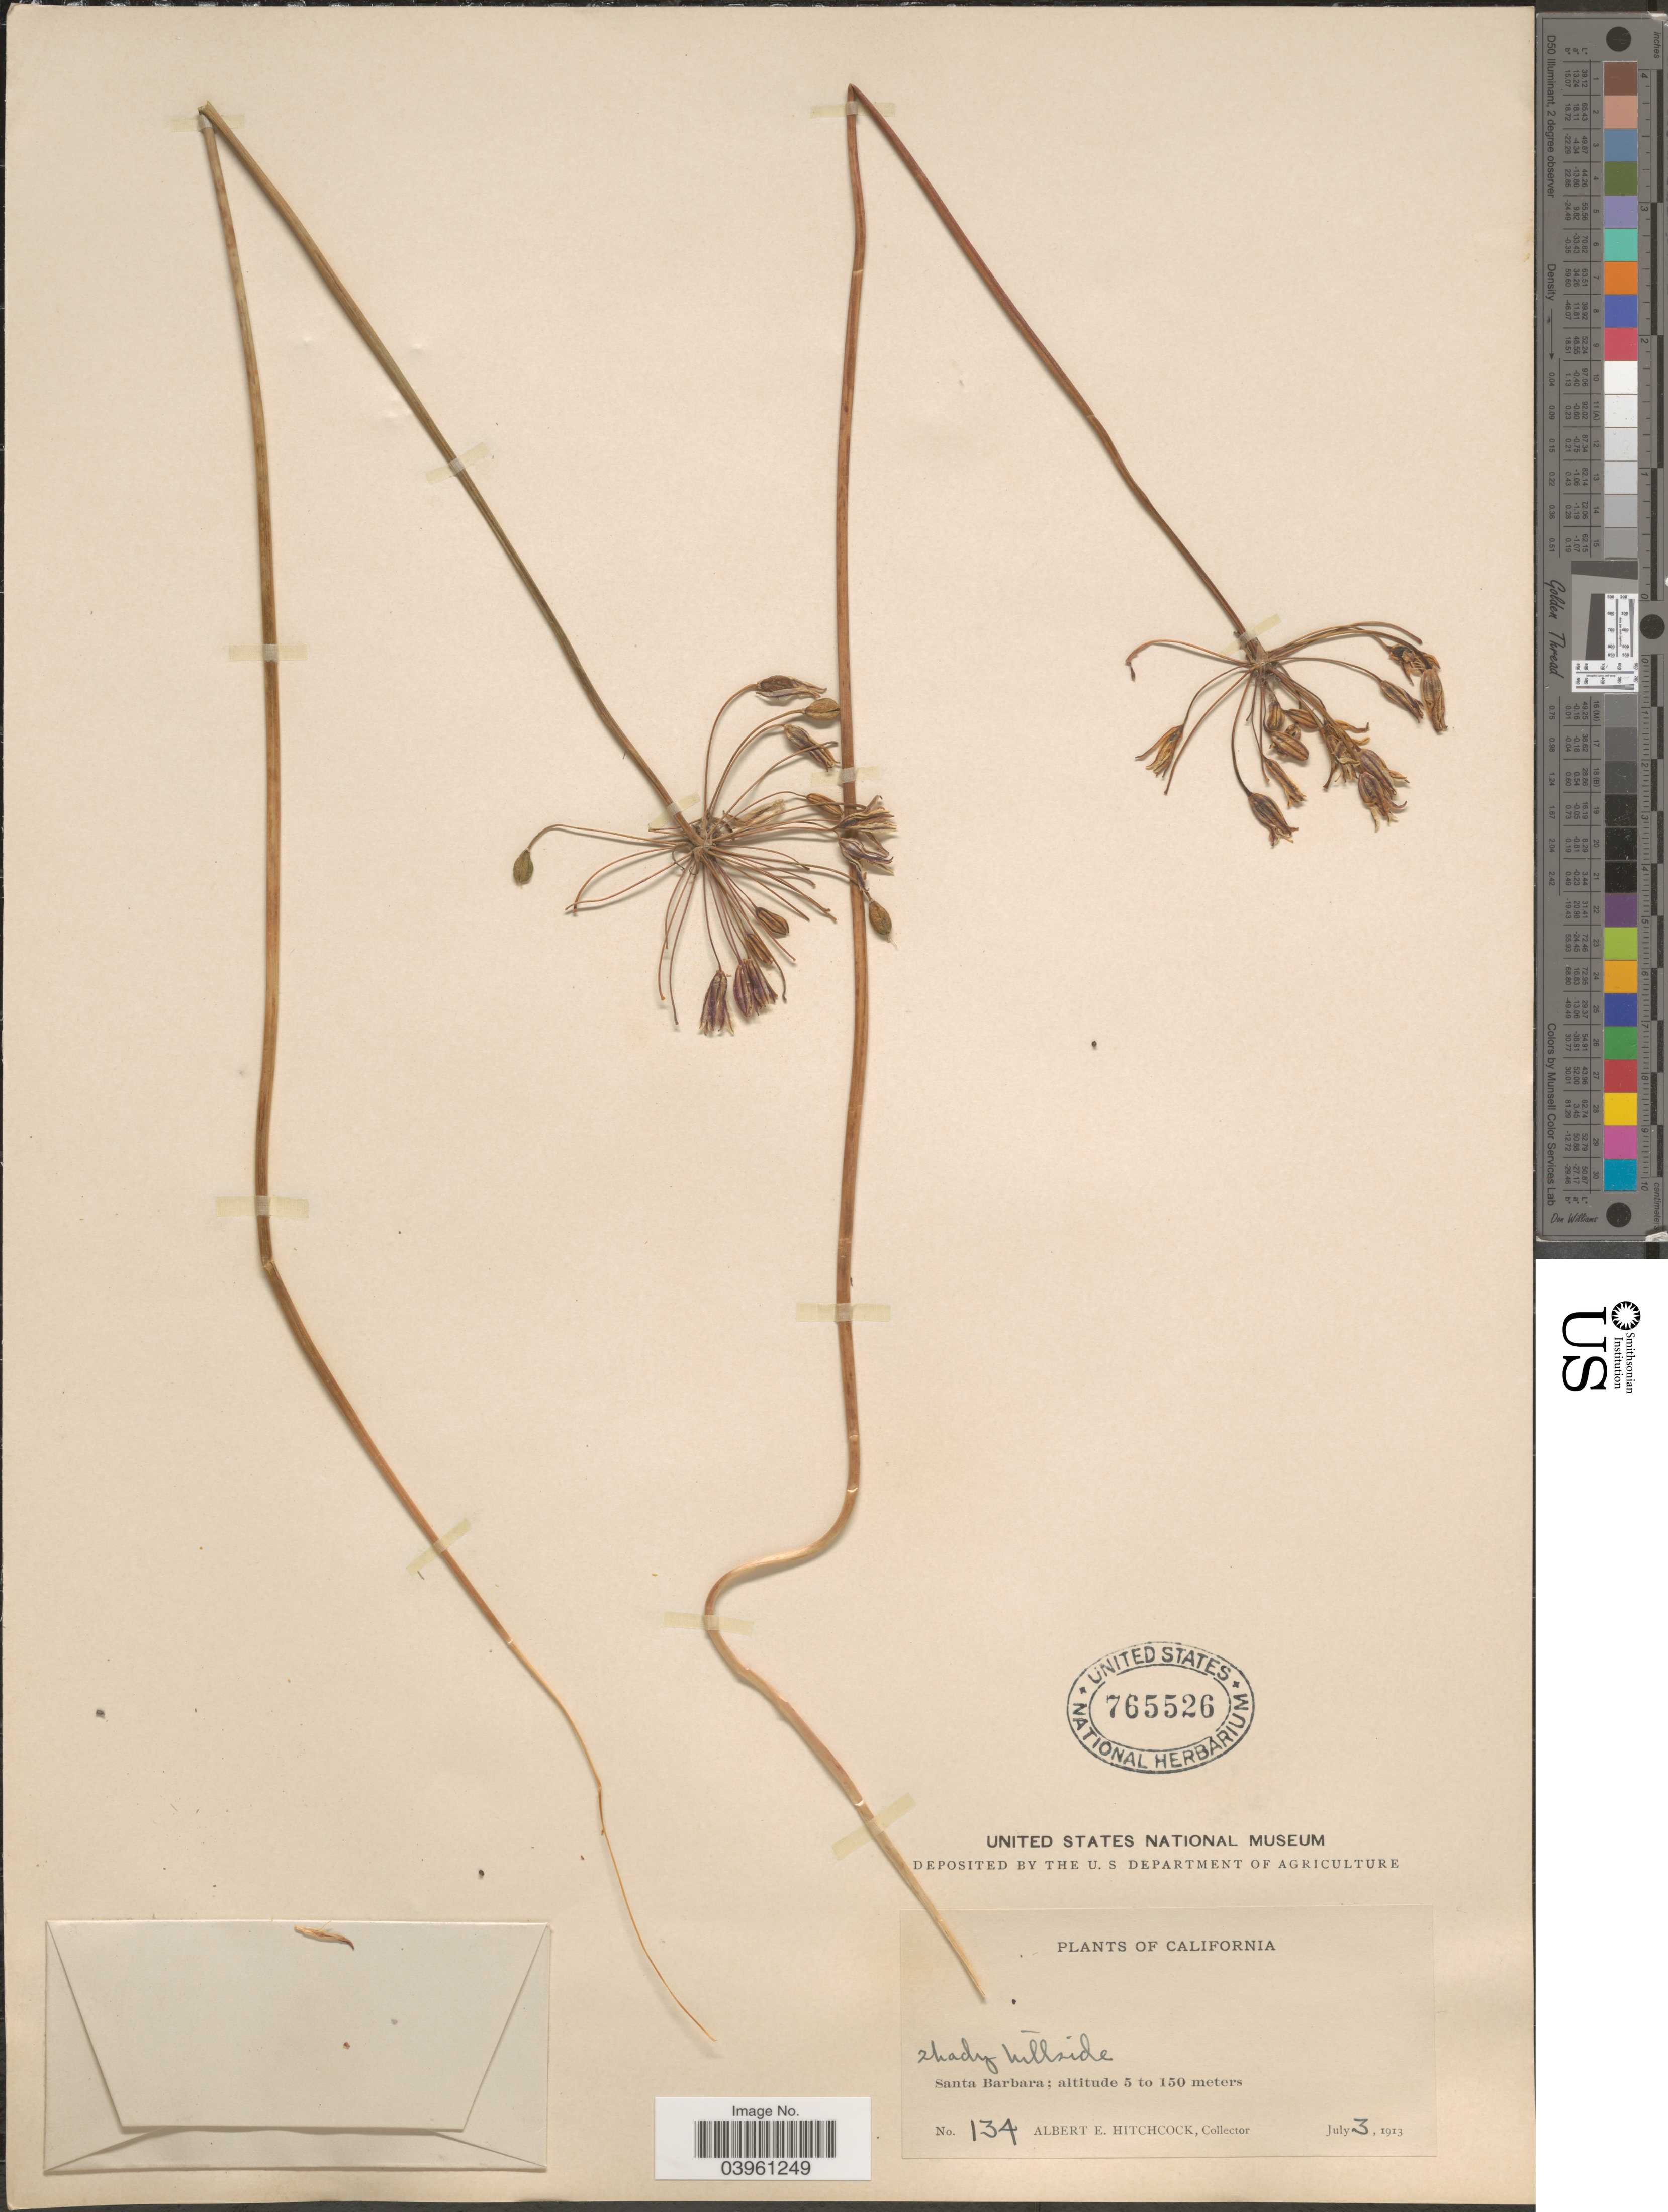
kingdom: Plantae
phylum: Tracheophyta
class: Liliopsida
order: Asparagales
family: Asparagaceae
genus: Bloomeria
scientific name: Bloomeria clevelandii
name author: S. Watson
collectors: A. Hitchcock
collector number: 134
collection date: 1913-07-03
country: United States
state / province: California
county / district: Santa Barbara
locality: Santa Barbara.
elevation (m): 5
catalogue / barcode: US 765526